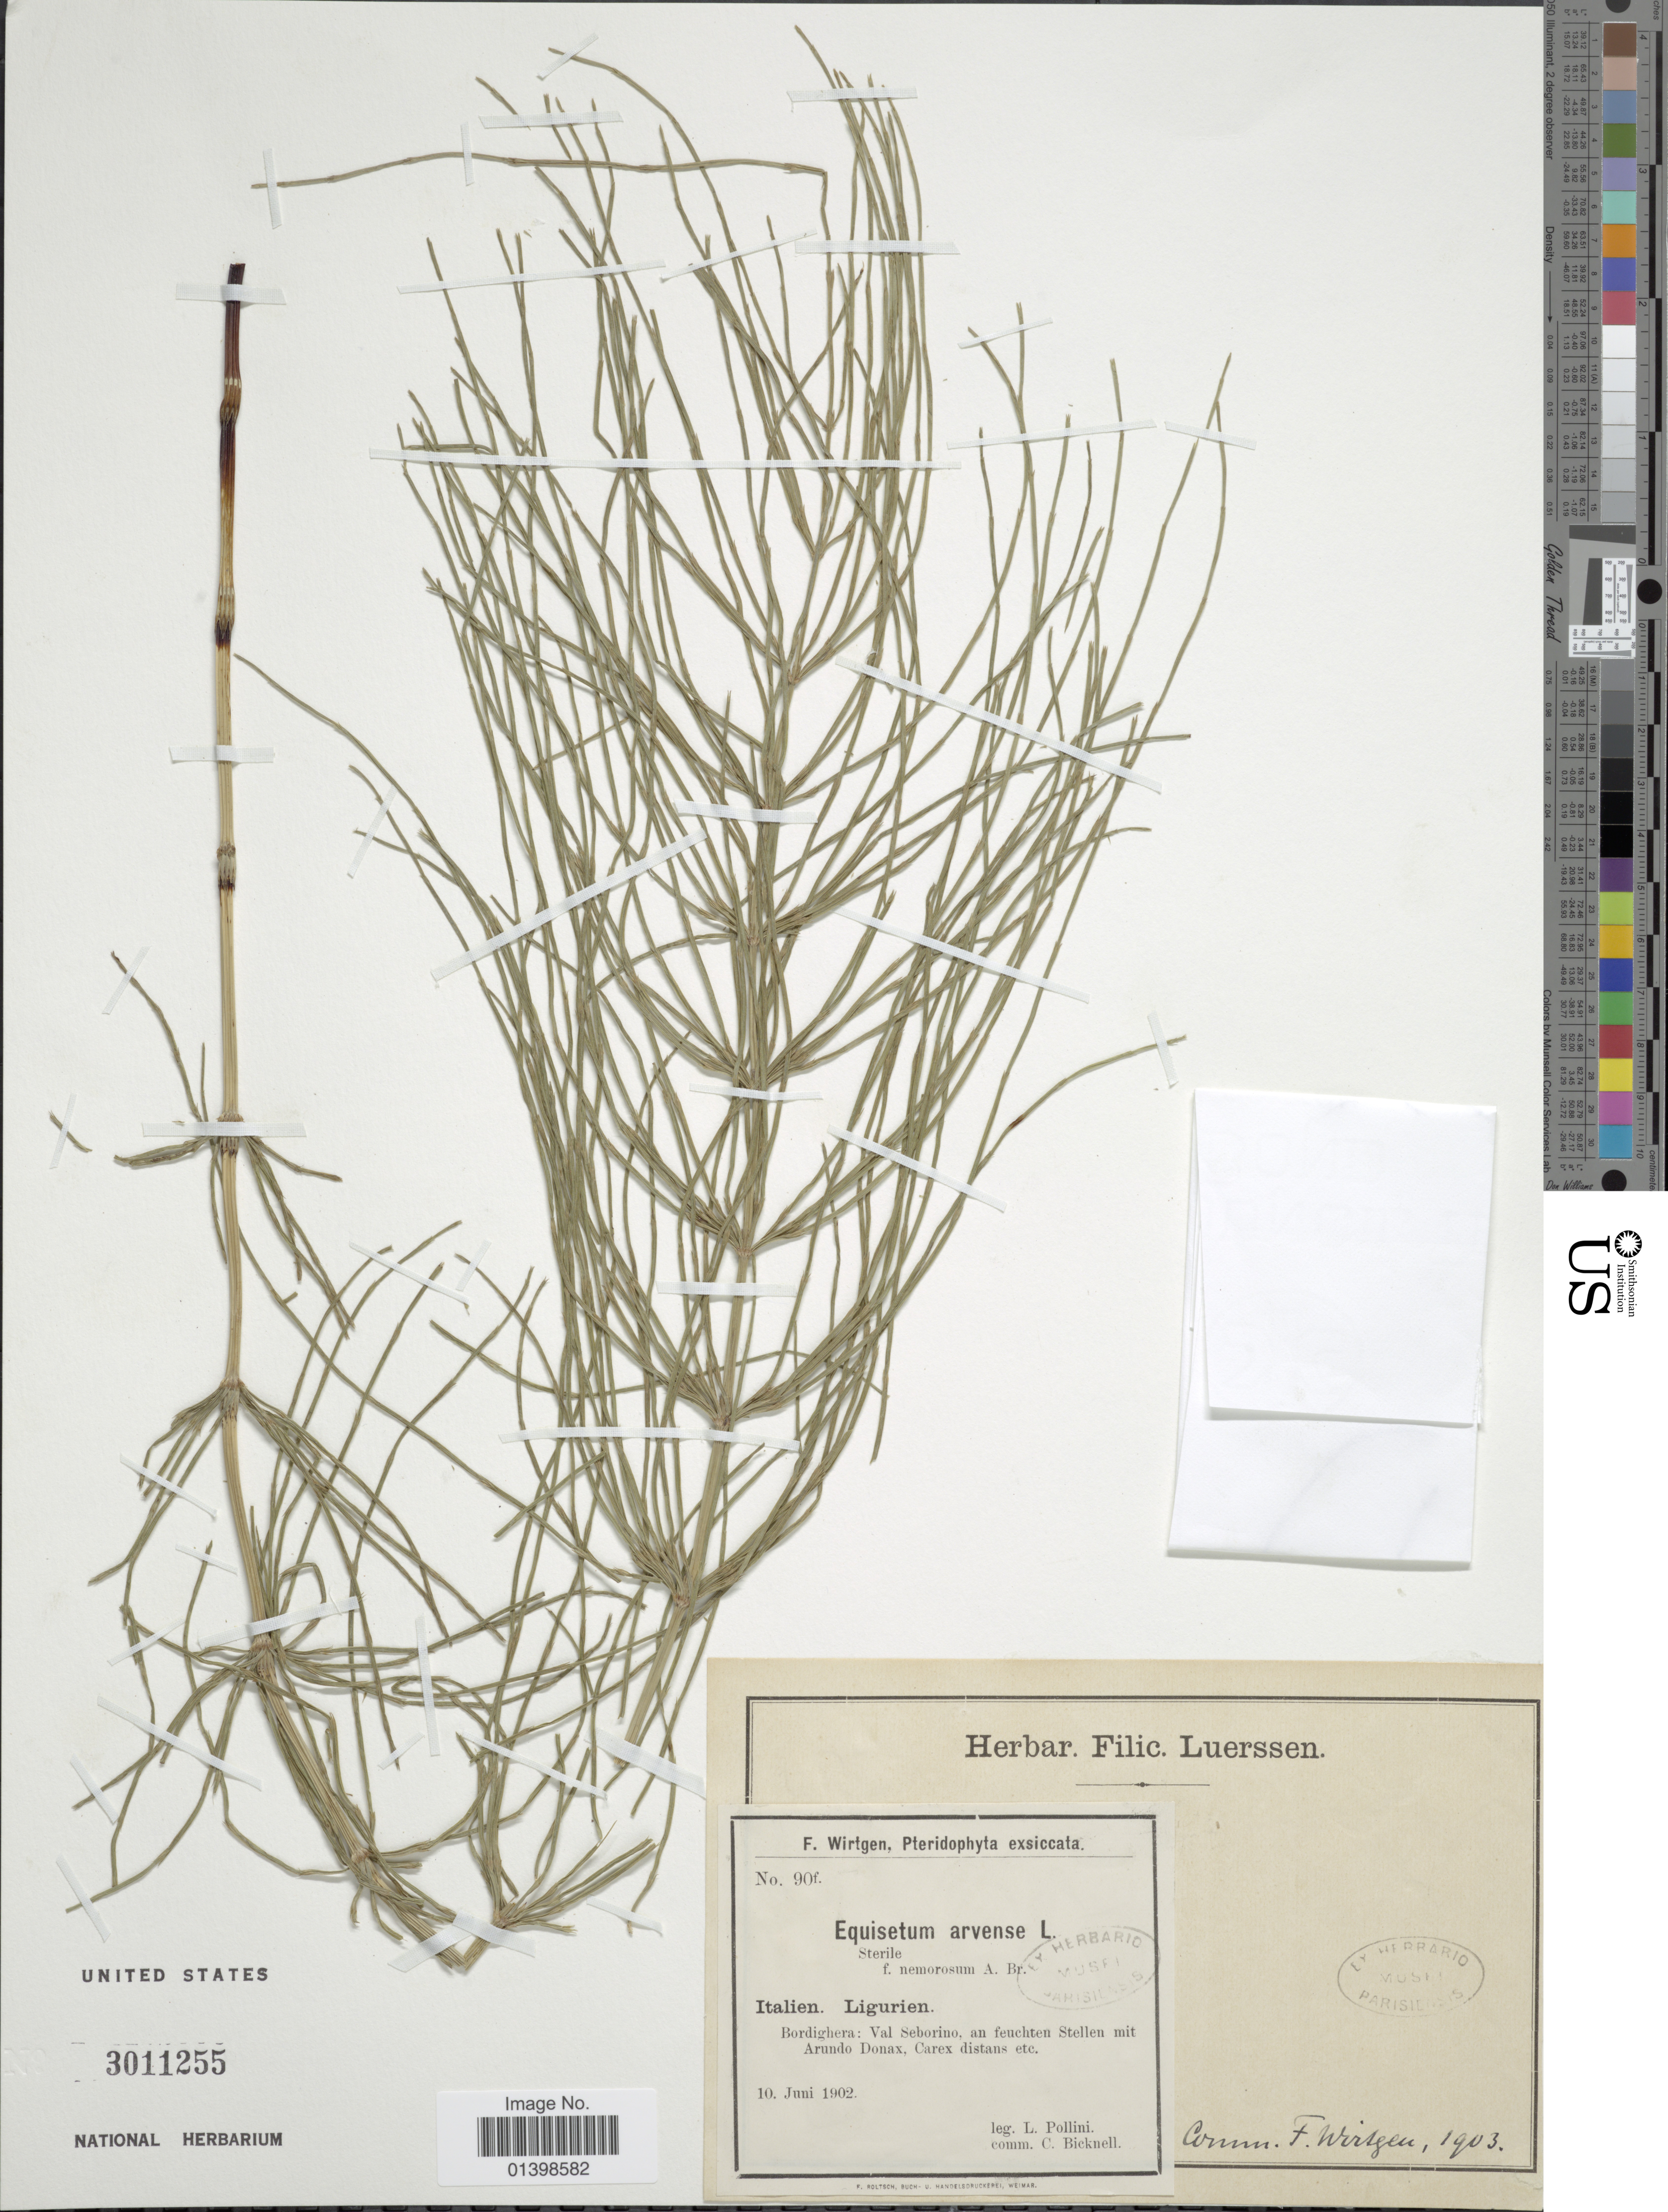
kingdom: Plantae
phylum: Tracheophyta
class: Polypodiopsida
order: Equisetales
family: Equisetaceae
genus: Equisetum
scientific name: Equisetum arvense var. nemorosum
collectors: L. Pollini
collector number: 90f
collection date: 1902-06-10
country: Italy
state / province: Liguria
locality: Bordighera: Val Seborino, an feuchten Stellen mit Arundo Donax, carex distans etc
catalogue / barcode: US 3011255